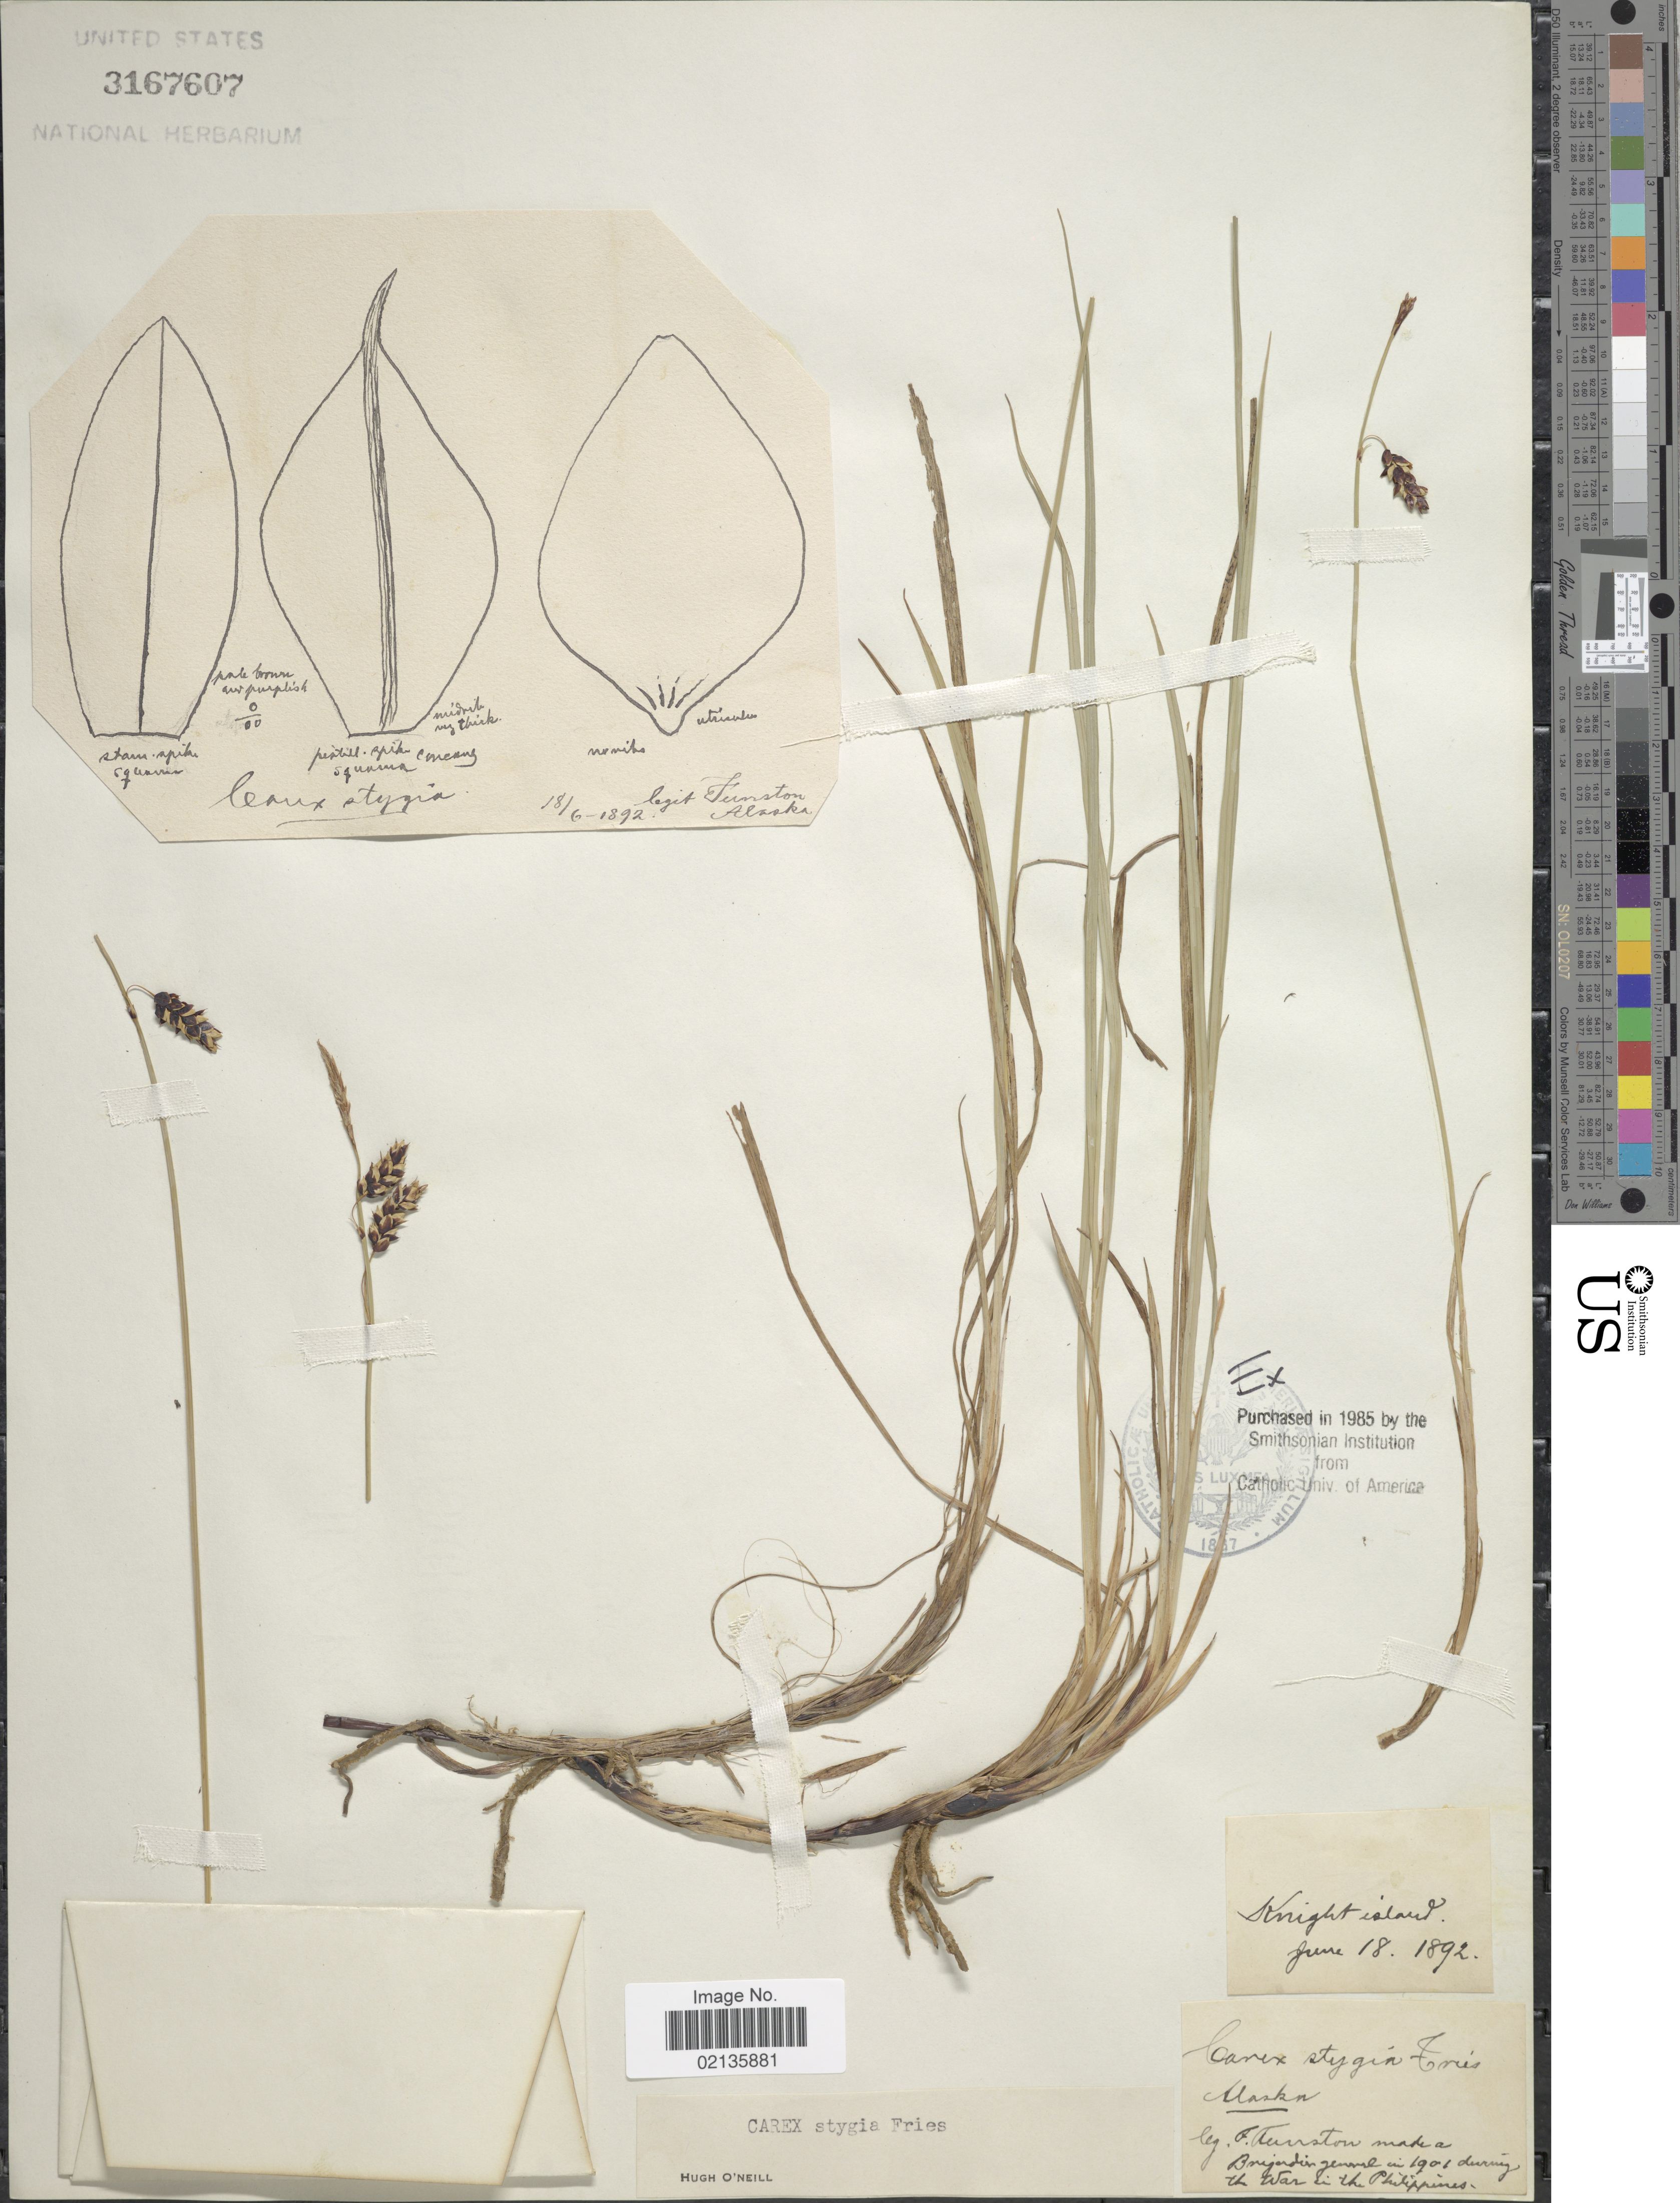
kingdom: Plantae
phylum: Tracheophyta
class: Liliopsida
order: Poales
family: Cyperaceae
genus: Carex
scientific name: Carex x stygia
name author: Fr.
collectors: F. Funston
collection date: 1892-06-18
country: United States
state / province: Alaska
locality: Knight Island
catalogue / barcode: US 3167607